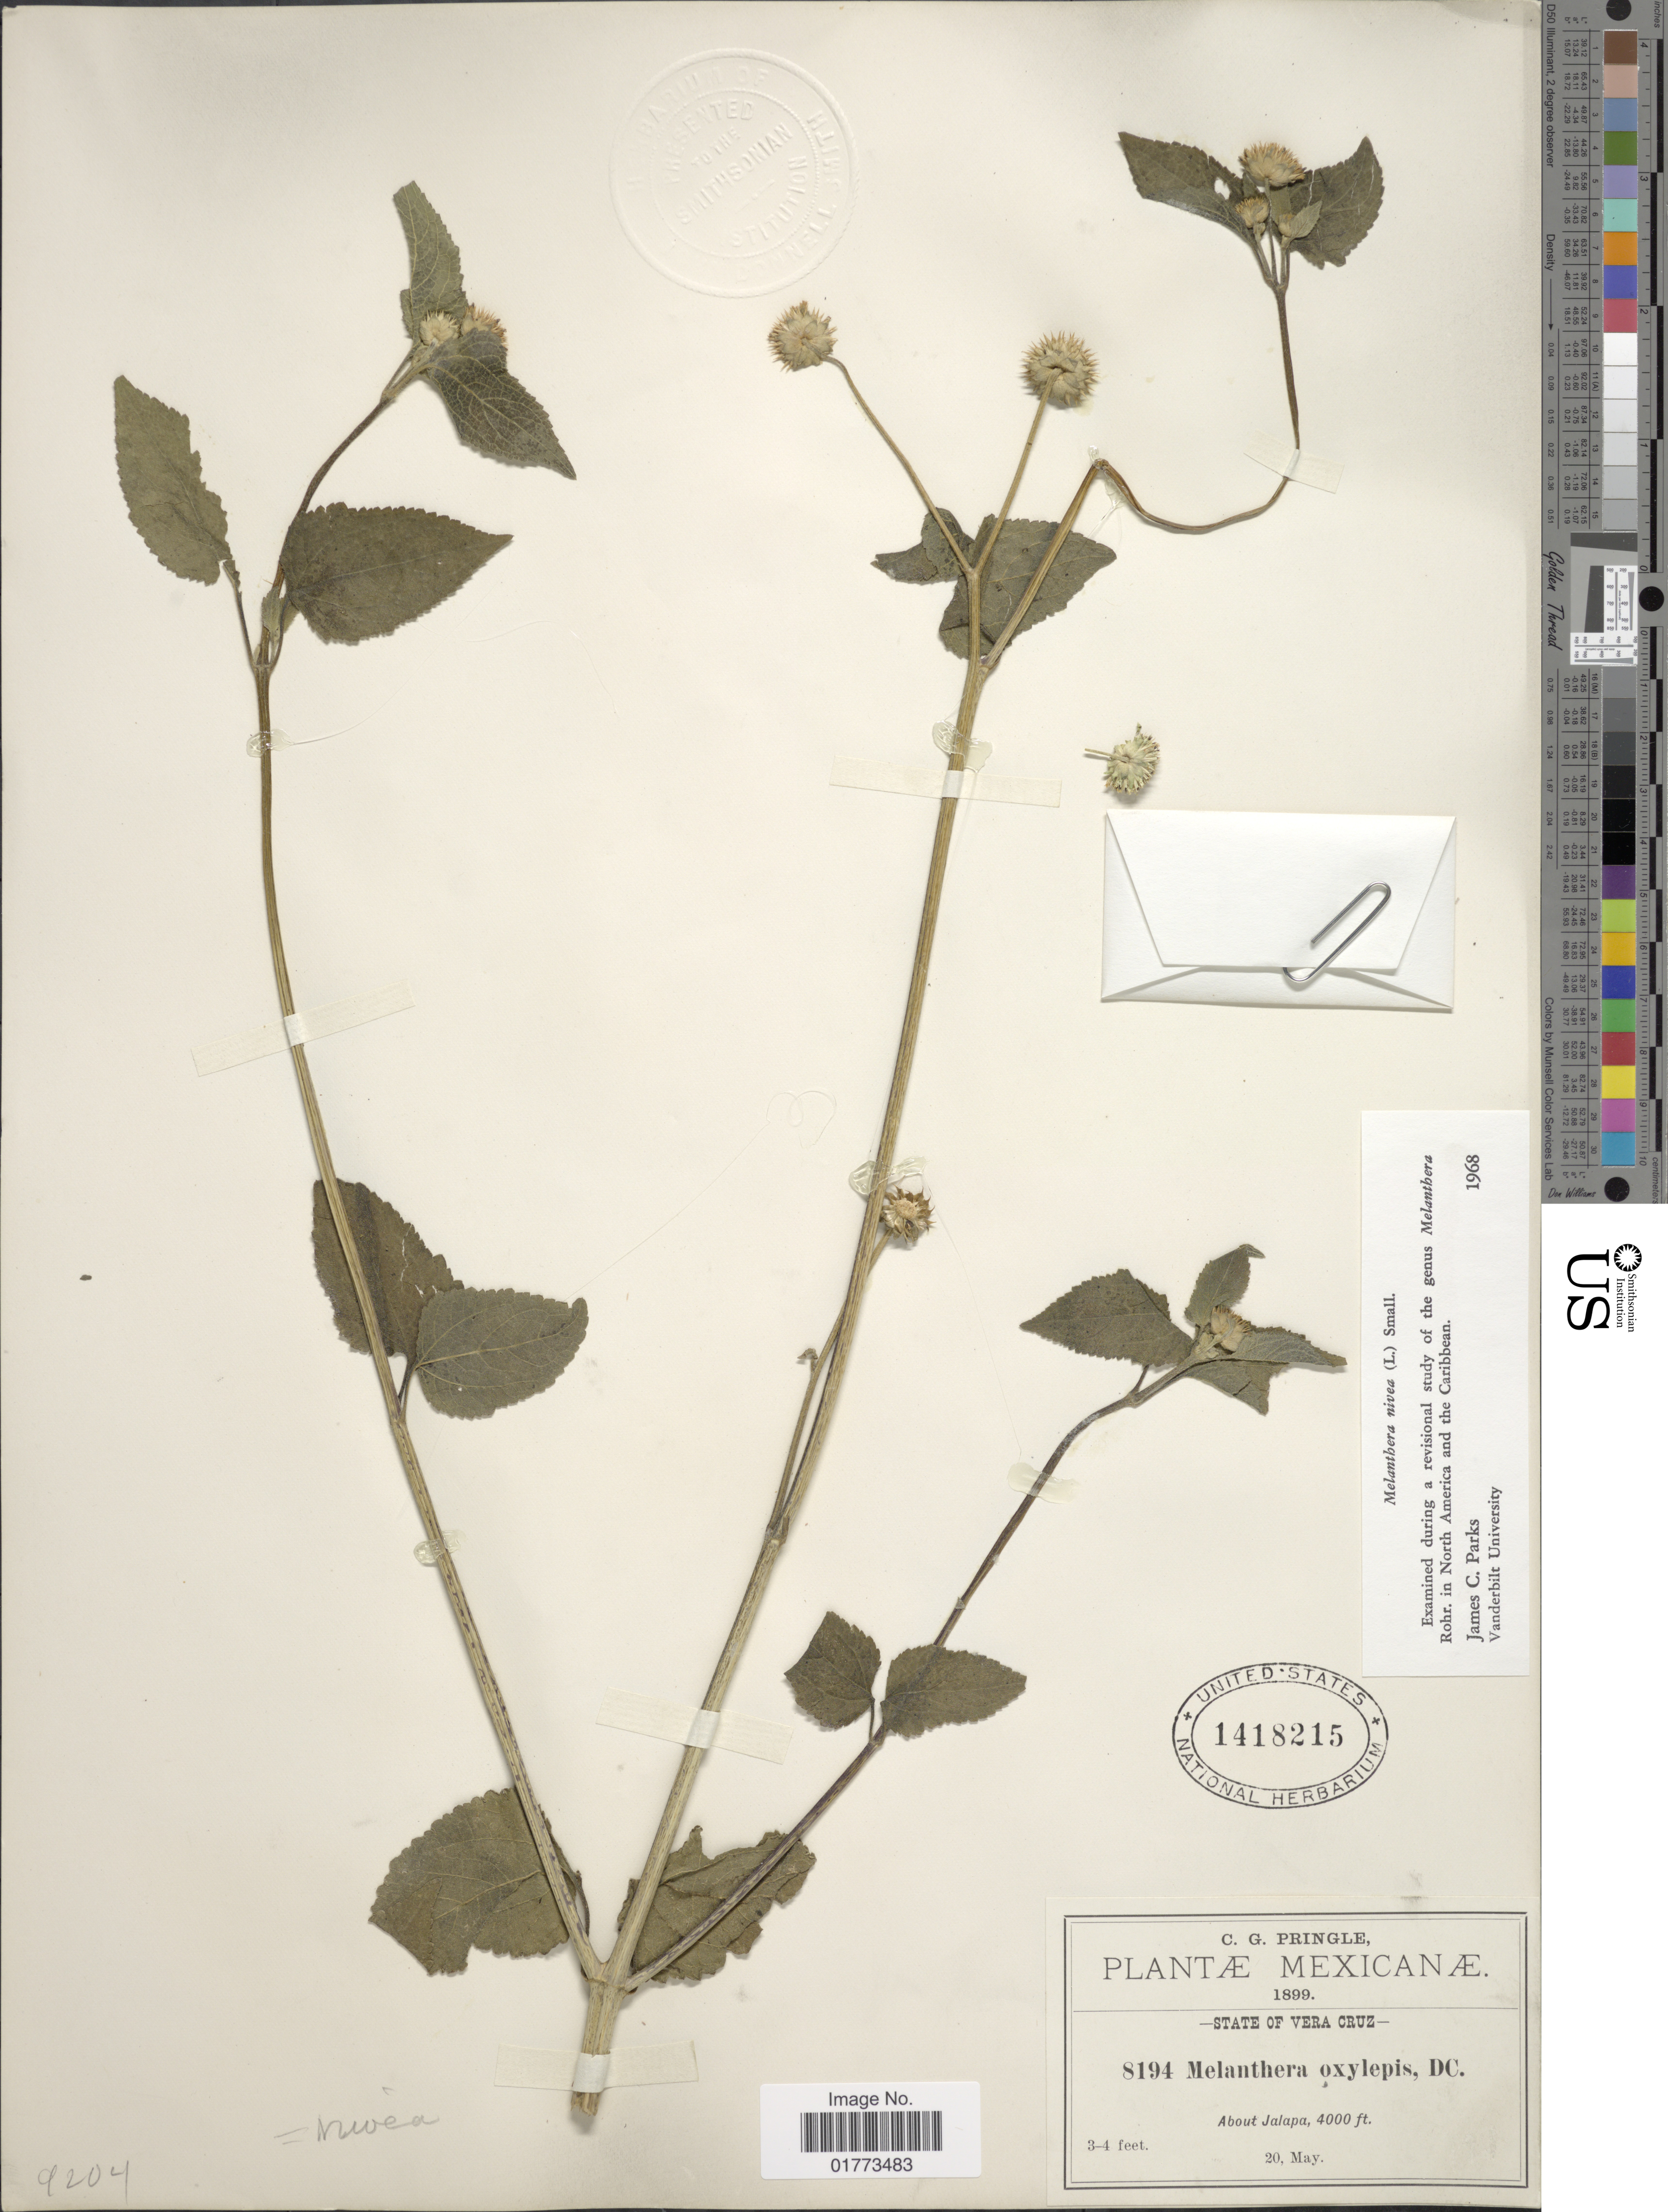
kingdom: Plantae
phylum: Tracheophyta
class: Magnoliopsida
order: Asterales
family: Asteraceae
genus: Melanthera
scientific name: Melanthera nivea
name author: (L.) Small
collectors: C. G. Pringle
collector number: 8194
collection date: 1899-05-20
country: Mexico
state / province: Veracruz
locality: Vera Cruz, About Jalapa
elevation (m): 1219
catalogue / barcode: US 1418215